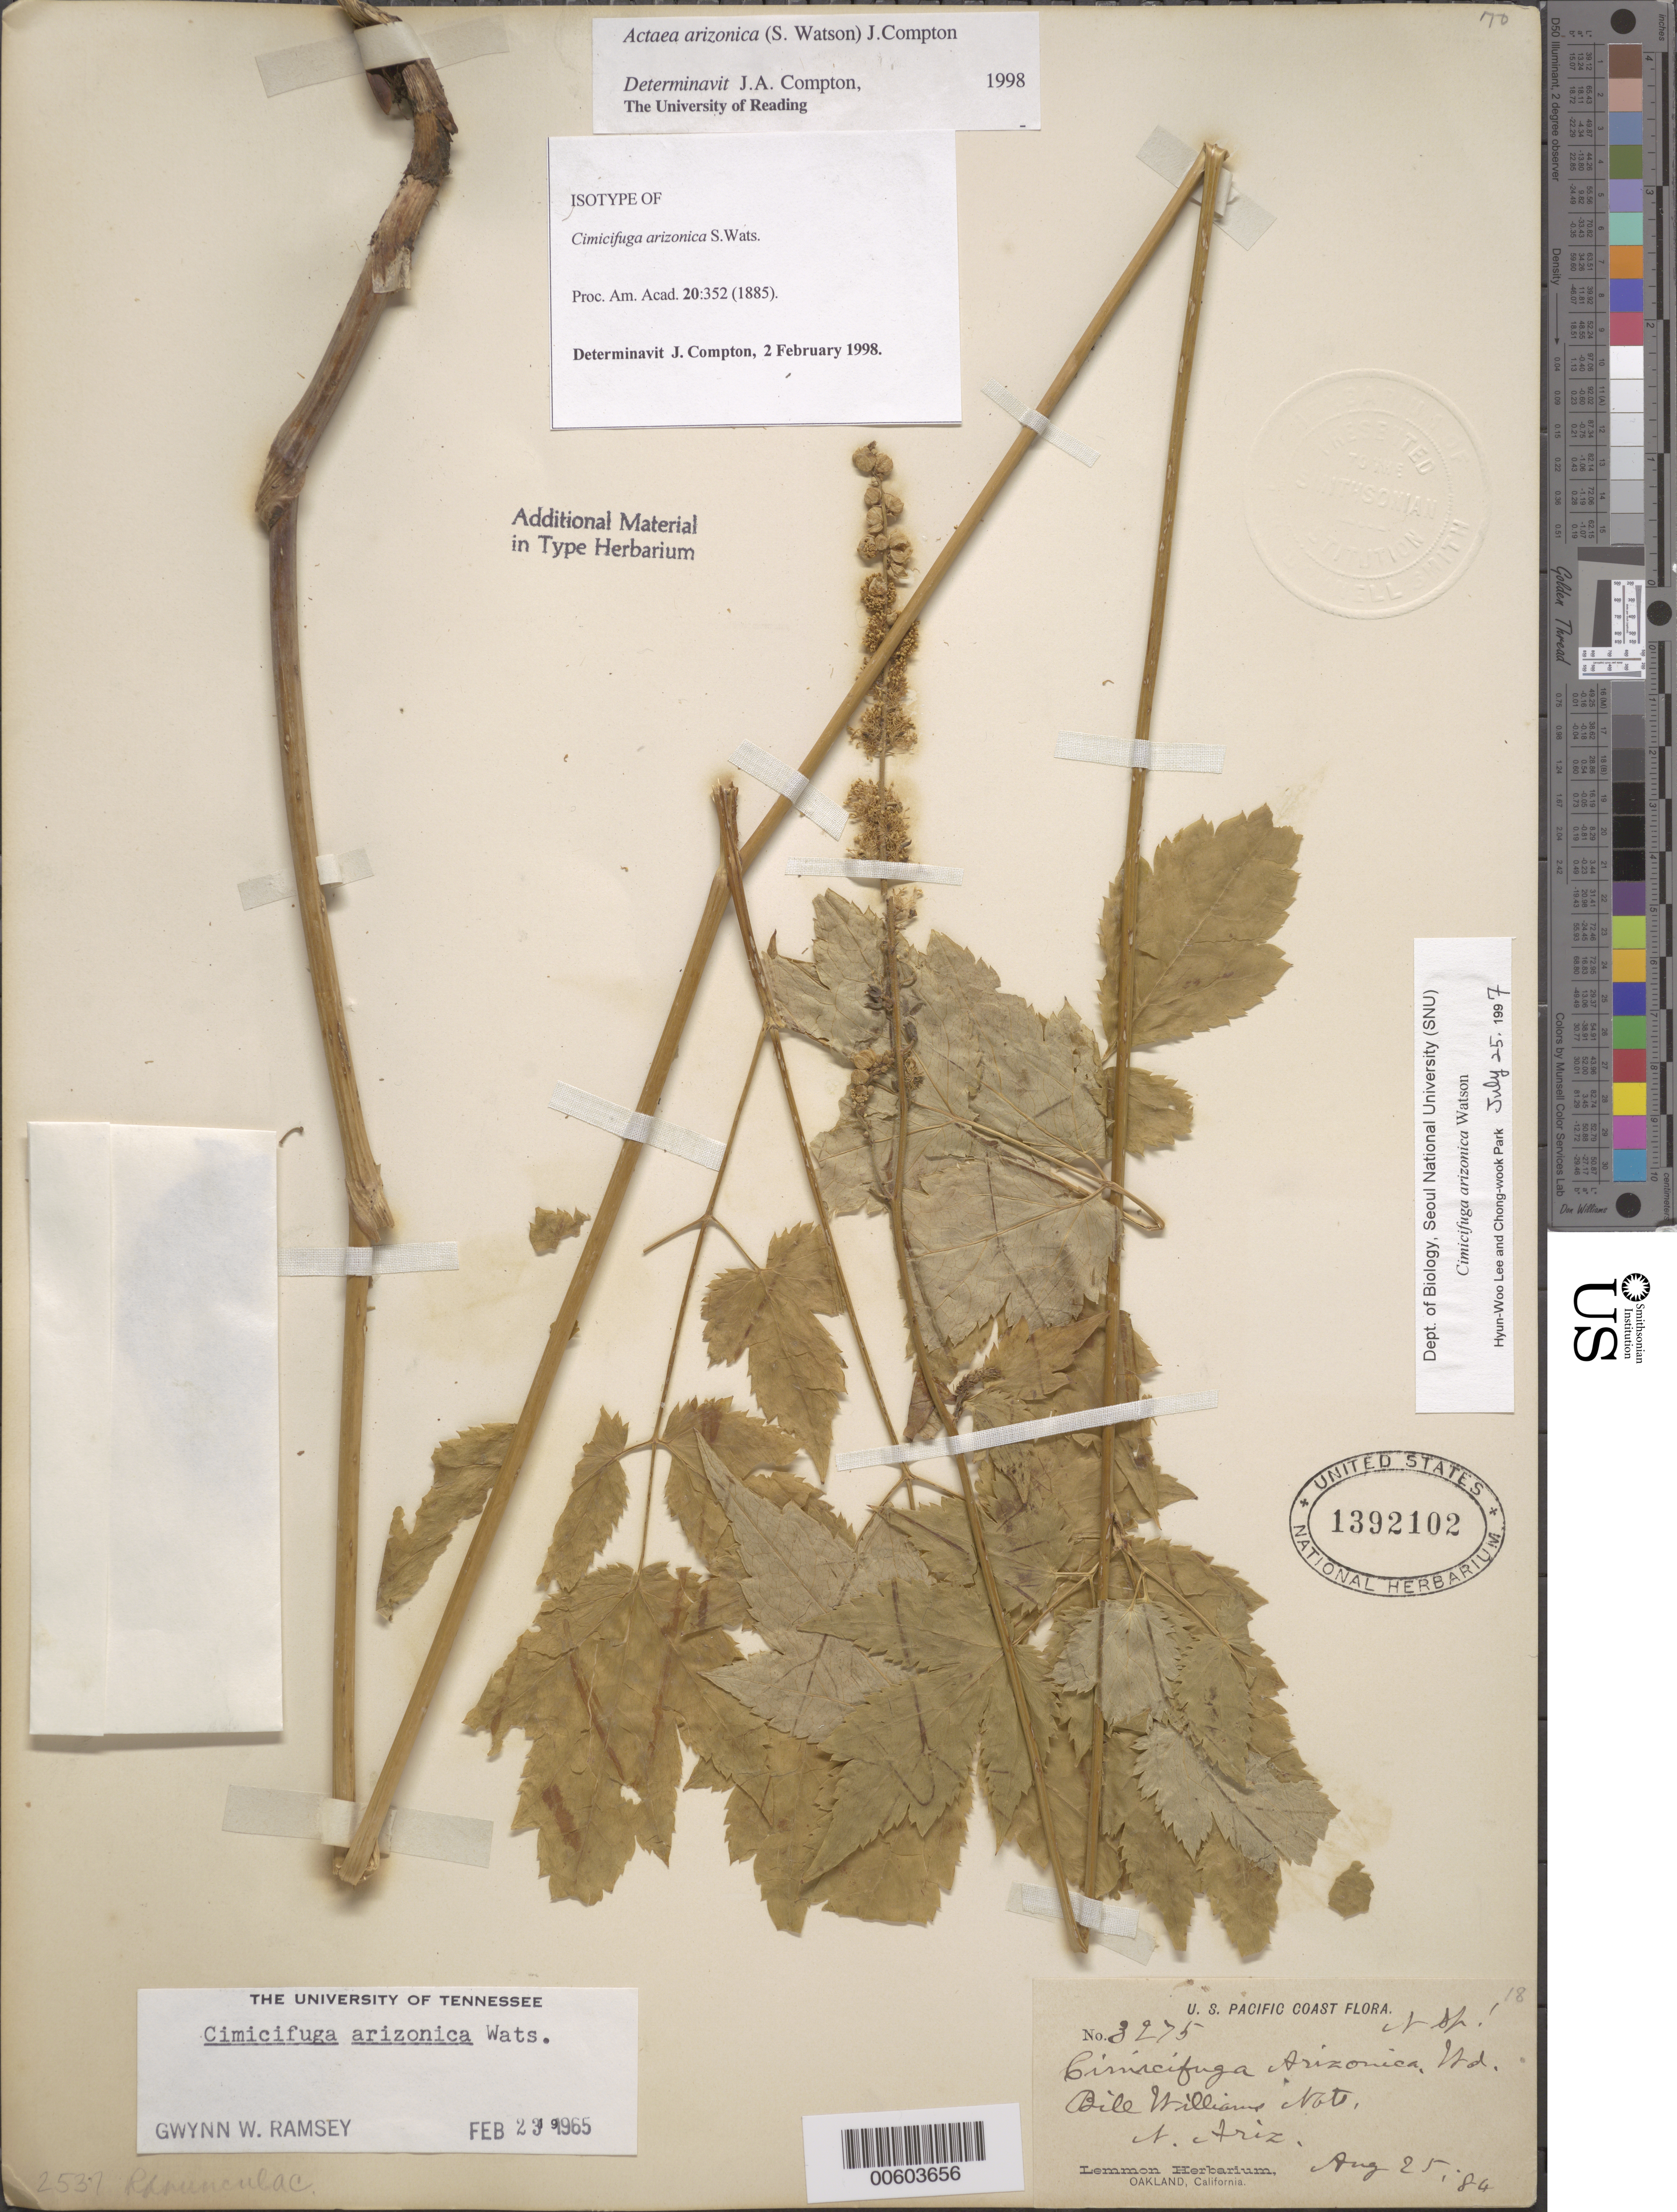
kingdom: Plantae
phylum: Tracheophyta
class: Magnoliopsida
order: Ranunculales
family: Ranunculaceae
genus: Actaea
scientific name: Actaea arizonica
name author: (S. Watson) J. Compton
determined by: Compton, J. A.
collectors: ex herb. Lemmon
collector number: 3275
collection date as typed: Transcribed d/m/y: 25/8/84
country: United States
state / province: Arizona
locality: U. S. Pacific Coast. Bill Williams Nots. N. Ariz.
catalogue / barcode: US 1392102